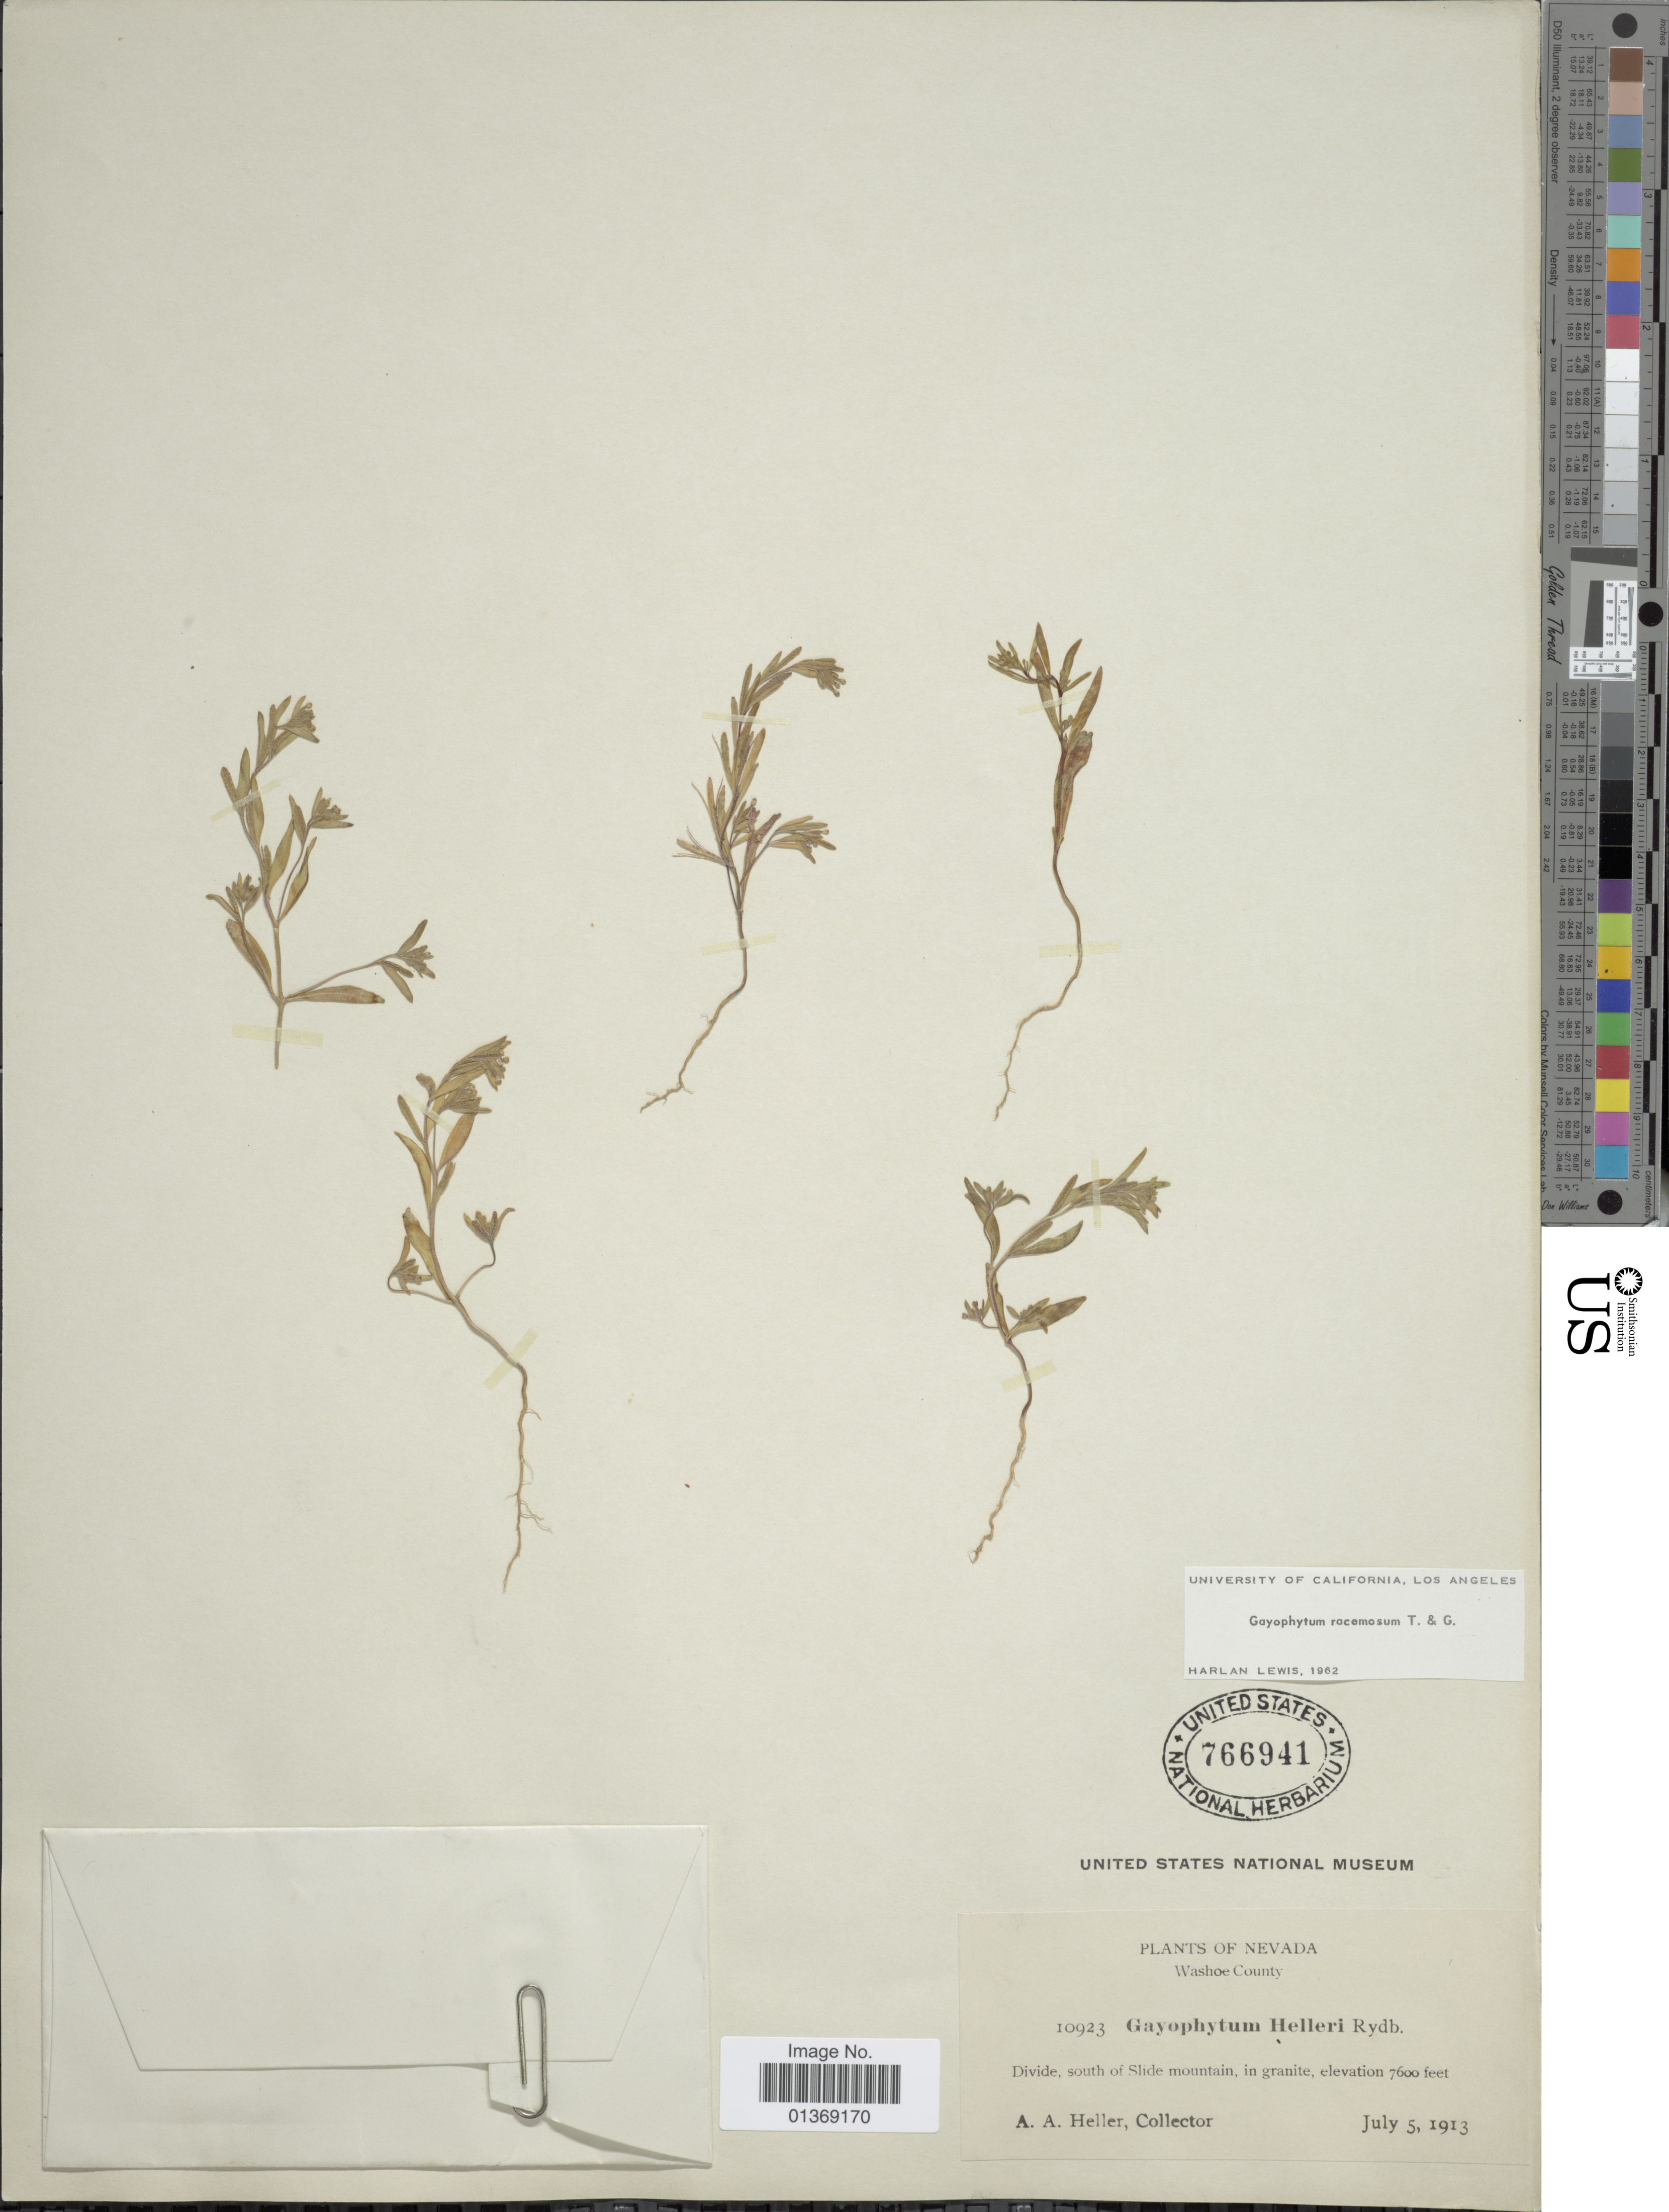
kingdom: Plantae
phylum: Tracheophyta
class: Magnoliopsida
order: Myrtales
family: Onagraceae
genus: Gayophytum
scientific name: Gayophytum racemosum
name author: Torr. & A. Gray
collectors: A. A. Heller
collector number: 10923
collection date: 1913-07-05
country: United States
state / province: Nevada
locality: Washoe County, Divide, south of Slide mountain, in granite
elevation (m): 2316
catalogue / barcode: US 766941